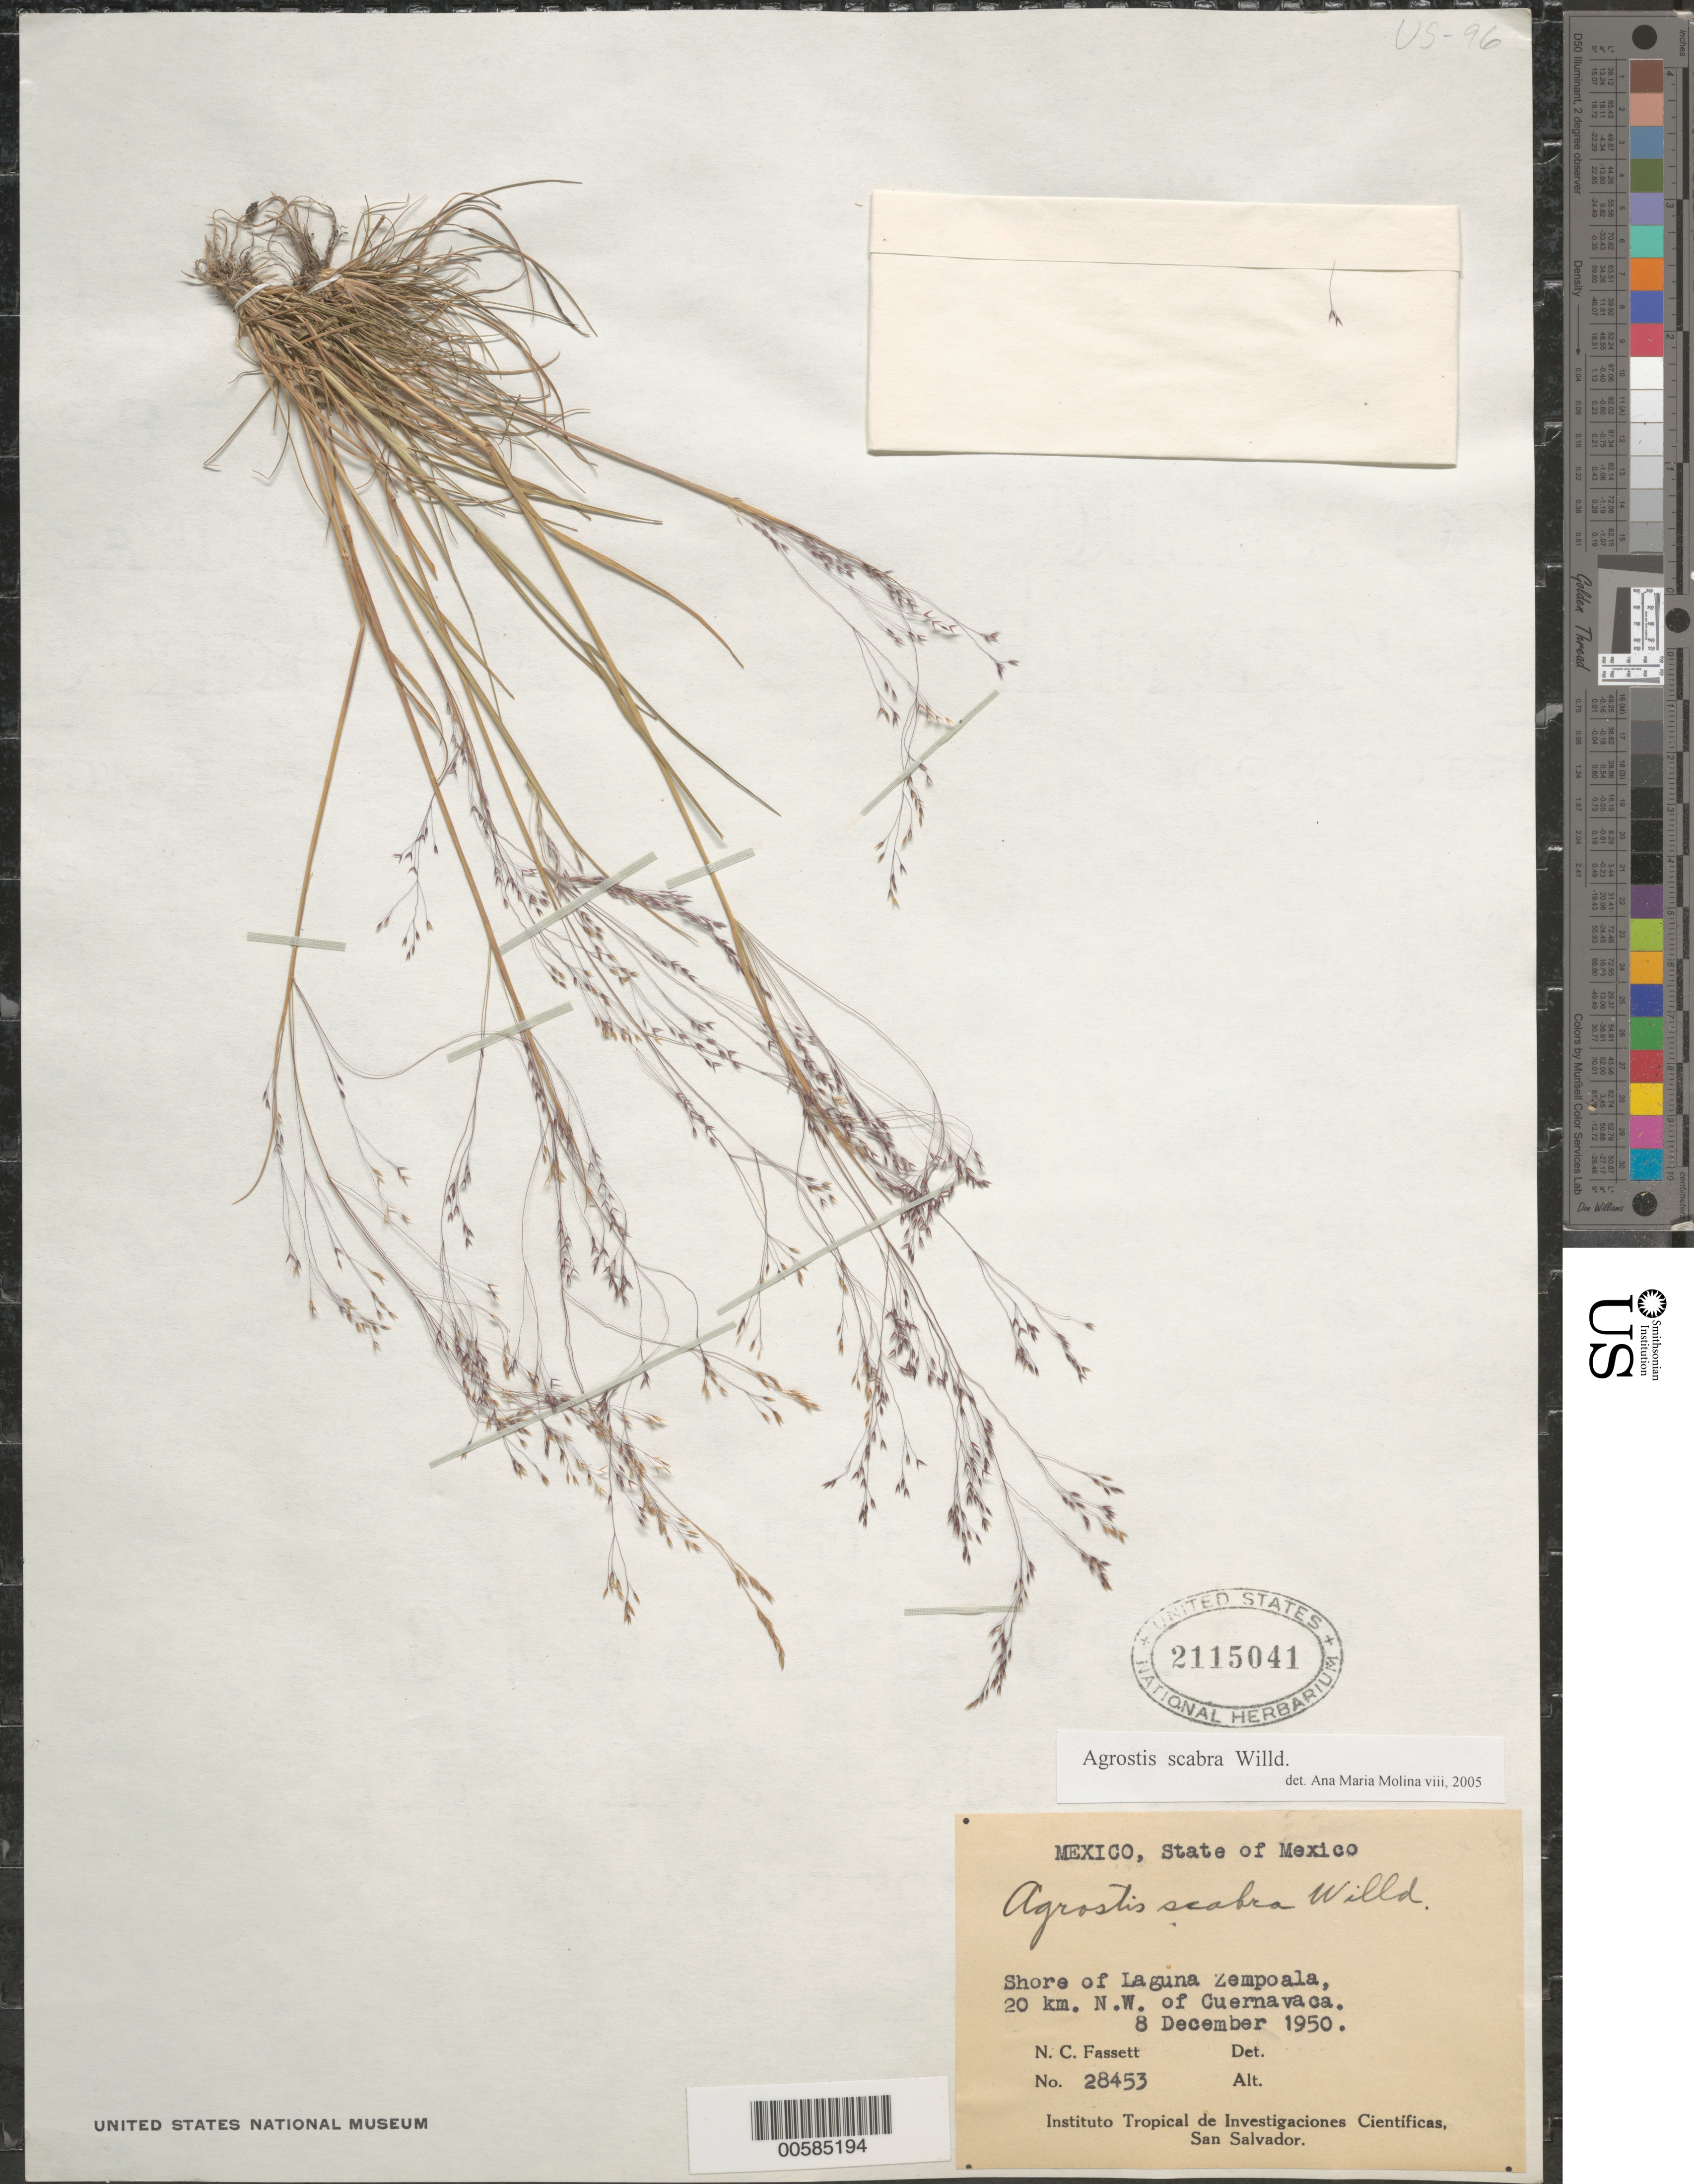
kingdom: Plantae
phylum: Tracheophyta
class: Liliopsida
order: Poales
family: Poaceae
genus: Agrostis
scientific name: Agrostis scabra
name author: Willd.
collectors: N. C. Fassett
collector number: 28453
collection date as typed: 8 Dec 1950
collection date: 1950-12-08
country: Mexico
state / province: México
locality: Shore of Laguna Zempoala, 20 km NW of Cuernavaca.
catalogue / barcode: US 2115041